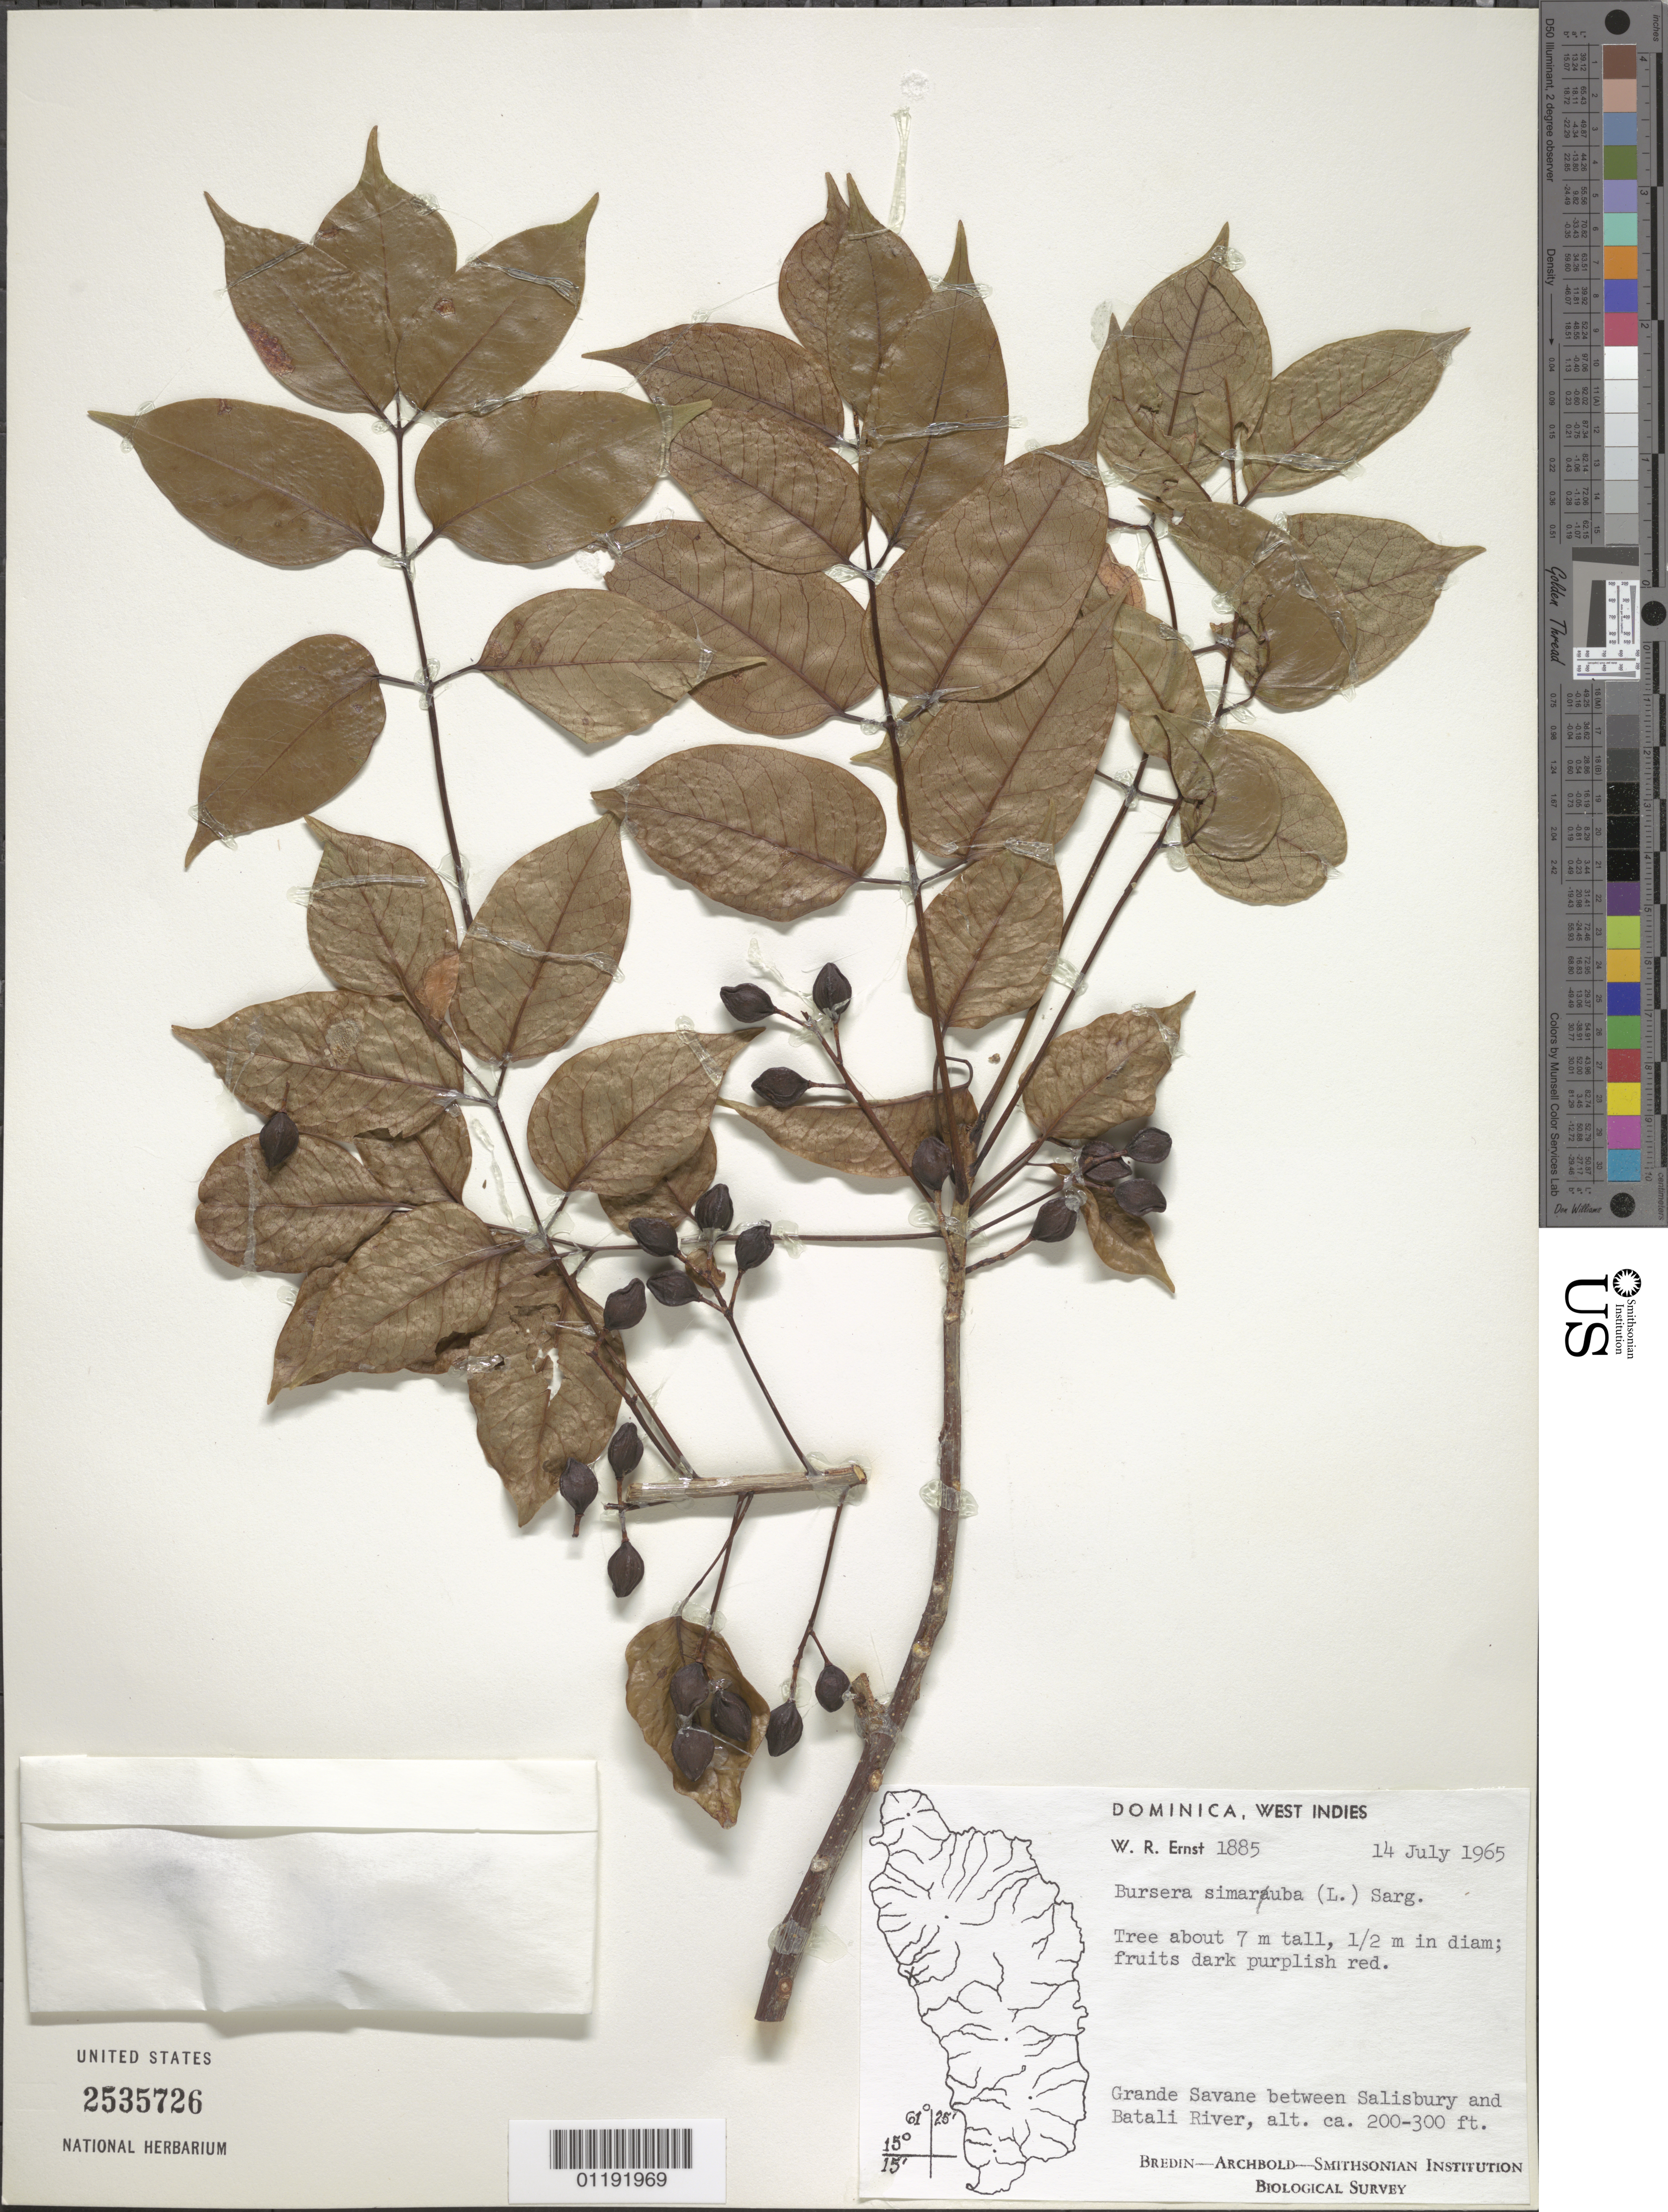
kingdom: Plantae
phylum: Tracheophyta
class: Magnoliopsida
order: Sapindales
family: Burseraceae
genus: Bursera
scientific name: Bursera simaruba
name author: (L.) Sarg.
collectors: W. R. Ernst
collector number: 1885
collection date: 1965-07-14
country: Dominica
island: Dominica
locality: Grande Savane, between Salisbury and Batali River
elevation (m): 61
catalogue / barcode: US 2535726